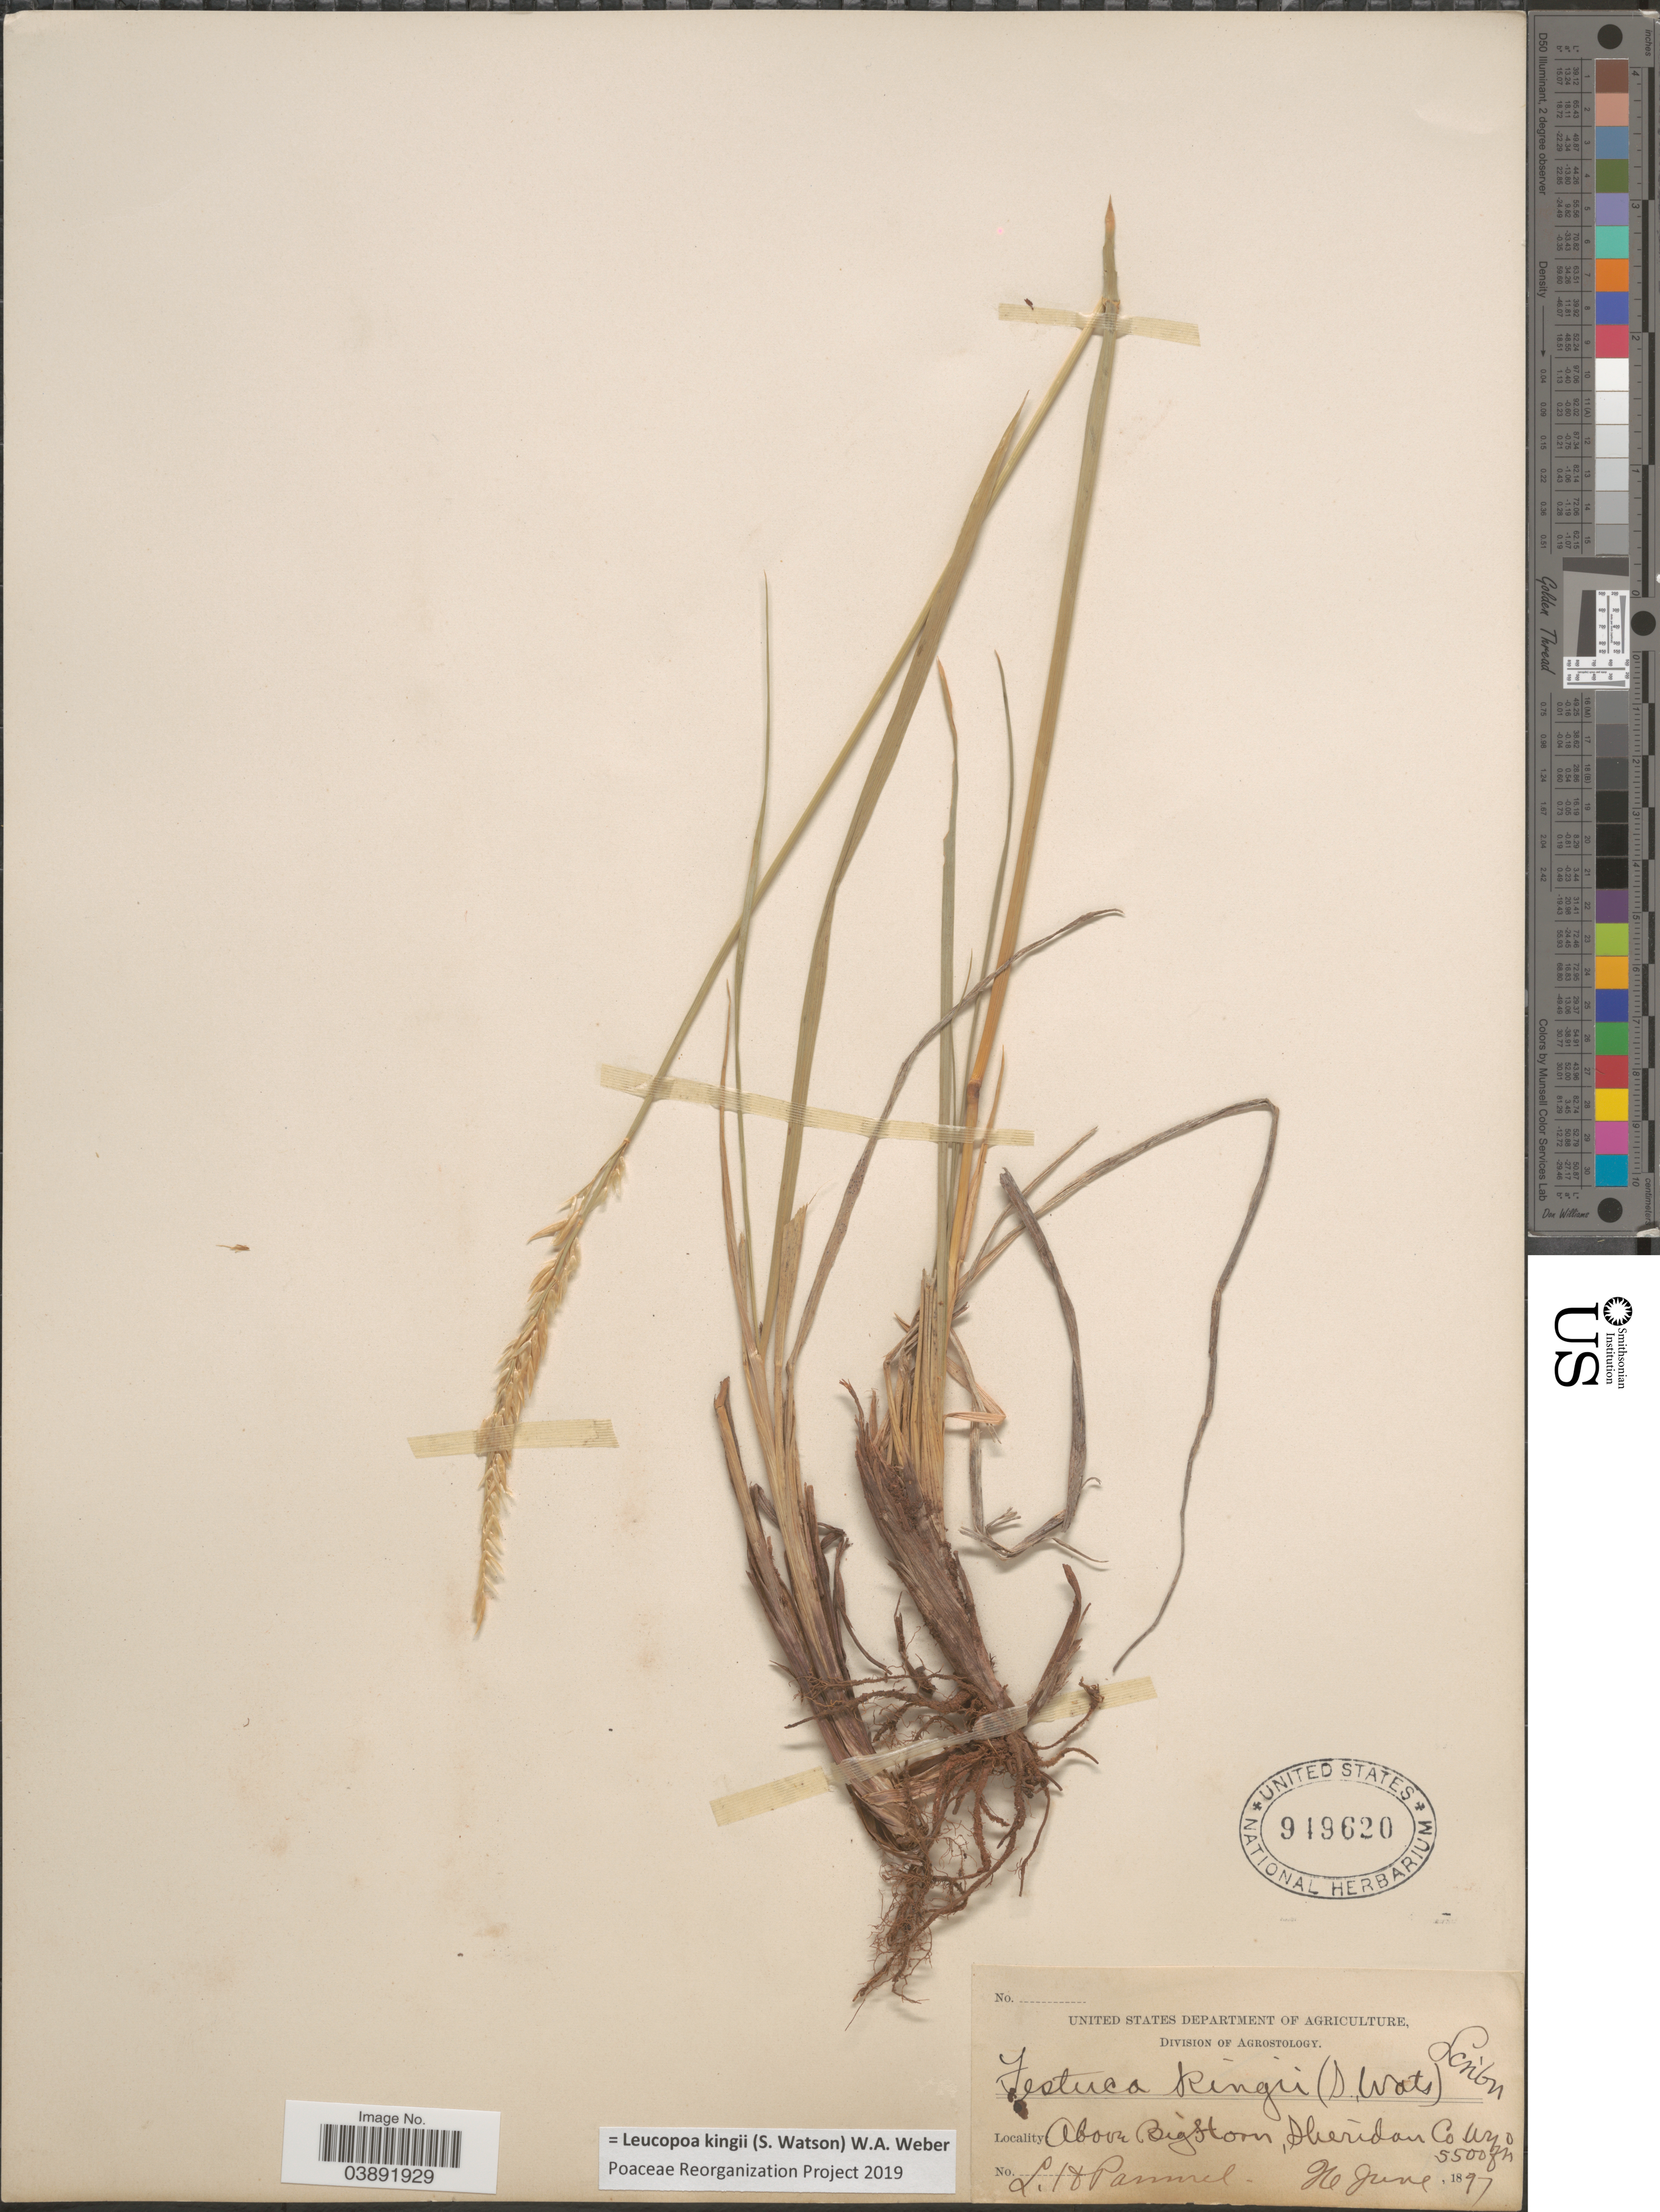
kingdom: Plantae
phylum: Tracheophyta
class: Liliopsida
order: Poales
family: Poaceae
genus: Hesperochloa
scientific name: Hesperochloa kingii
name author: (S. Watson) Rydb.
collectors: L. Pammel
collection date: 1897-06-26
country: United States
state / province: Wyoming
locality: Above Big Horn, Sheridan Co.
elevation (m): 1676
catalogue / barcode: US 949620